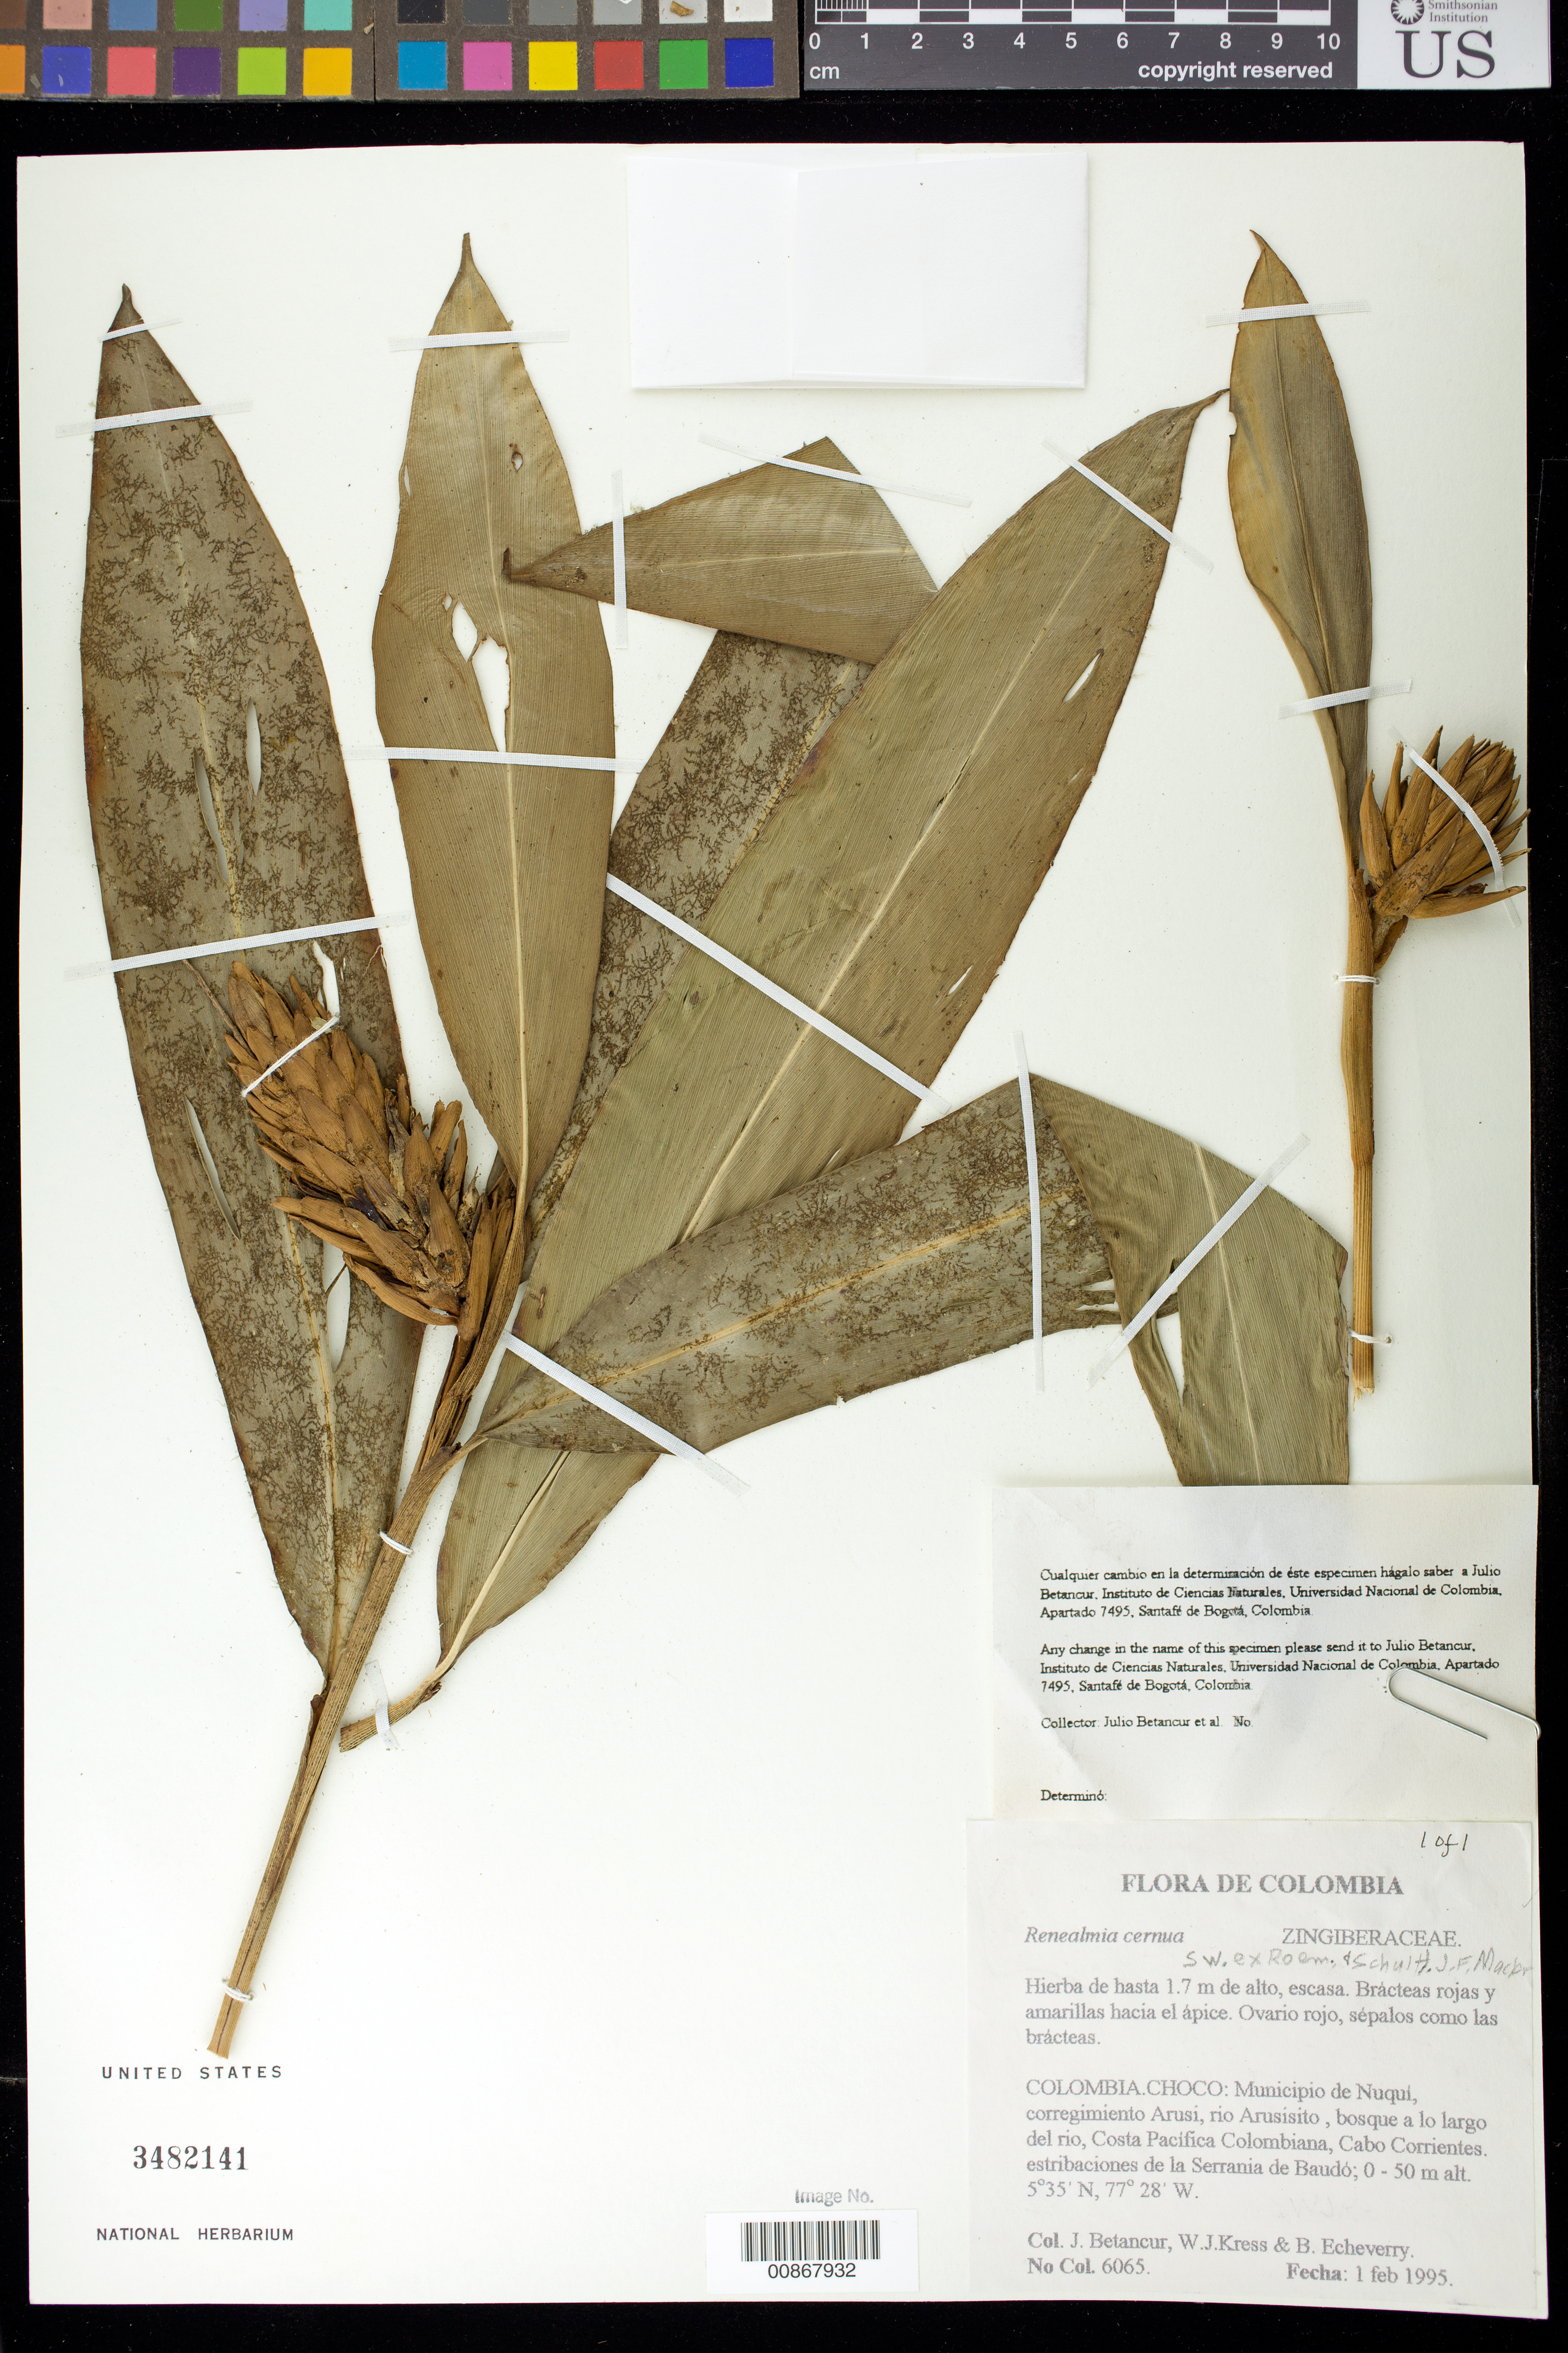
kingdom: Plantae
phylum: Tracheophyta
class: Liliopsida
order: Zingiberales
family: Zingiberaceae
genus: Renealmia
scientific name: Renealmia cernua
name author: (Sw. ex Roem. & Schult.) J.F. Macbr.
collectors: J. C. Betancur, W. J. Kress & B. Echeverry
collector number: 6065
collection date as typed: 01 Feb 1995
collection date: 1995-02-01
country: Colombia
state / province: Chocó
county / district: Nuqui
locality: Corregimiento Arusi, rio Arusisito, bosque a lo largo del rio, Costa Pacifica Columbiana, Cabo Corrientes. Estribaciones de la Serrania de Baudo.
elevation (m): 0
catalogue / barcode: US 3482141